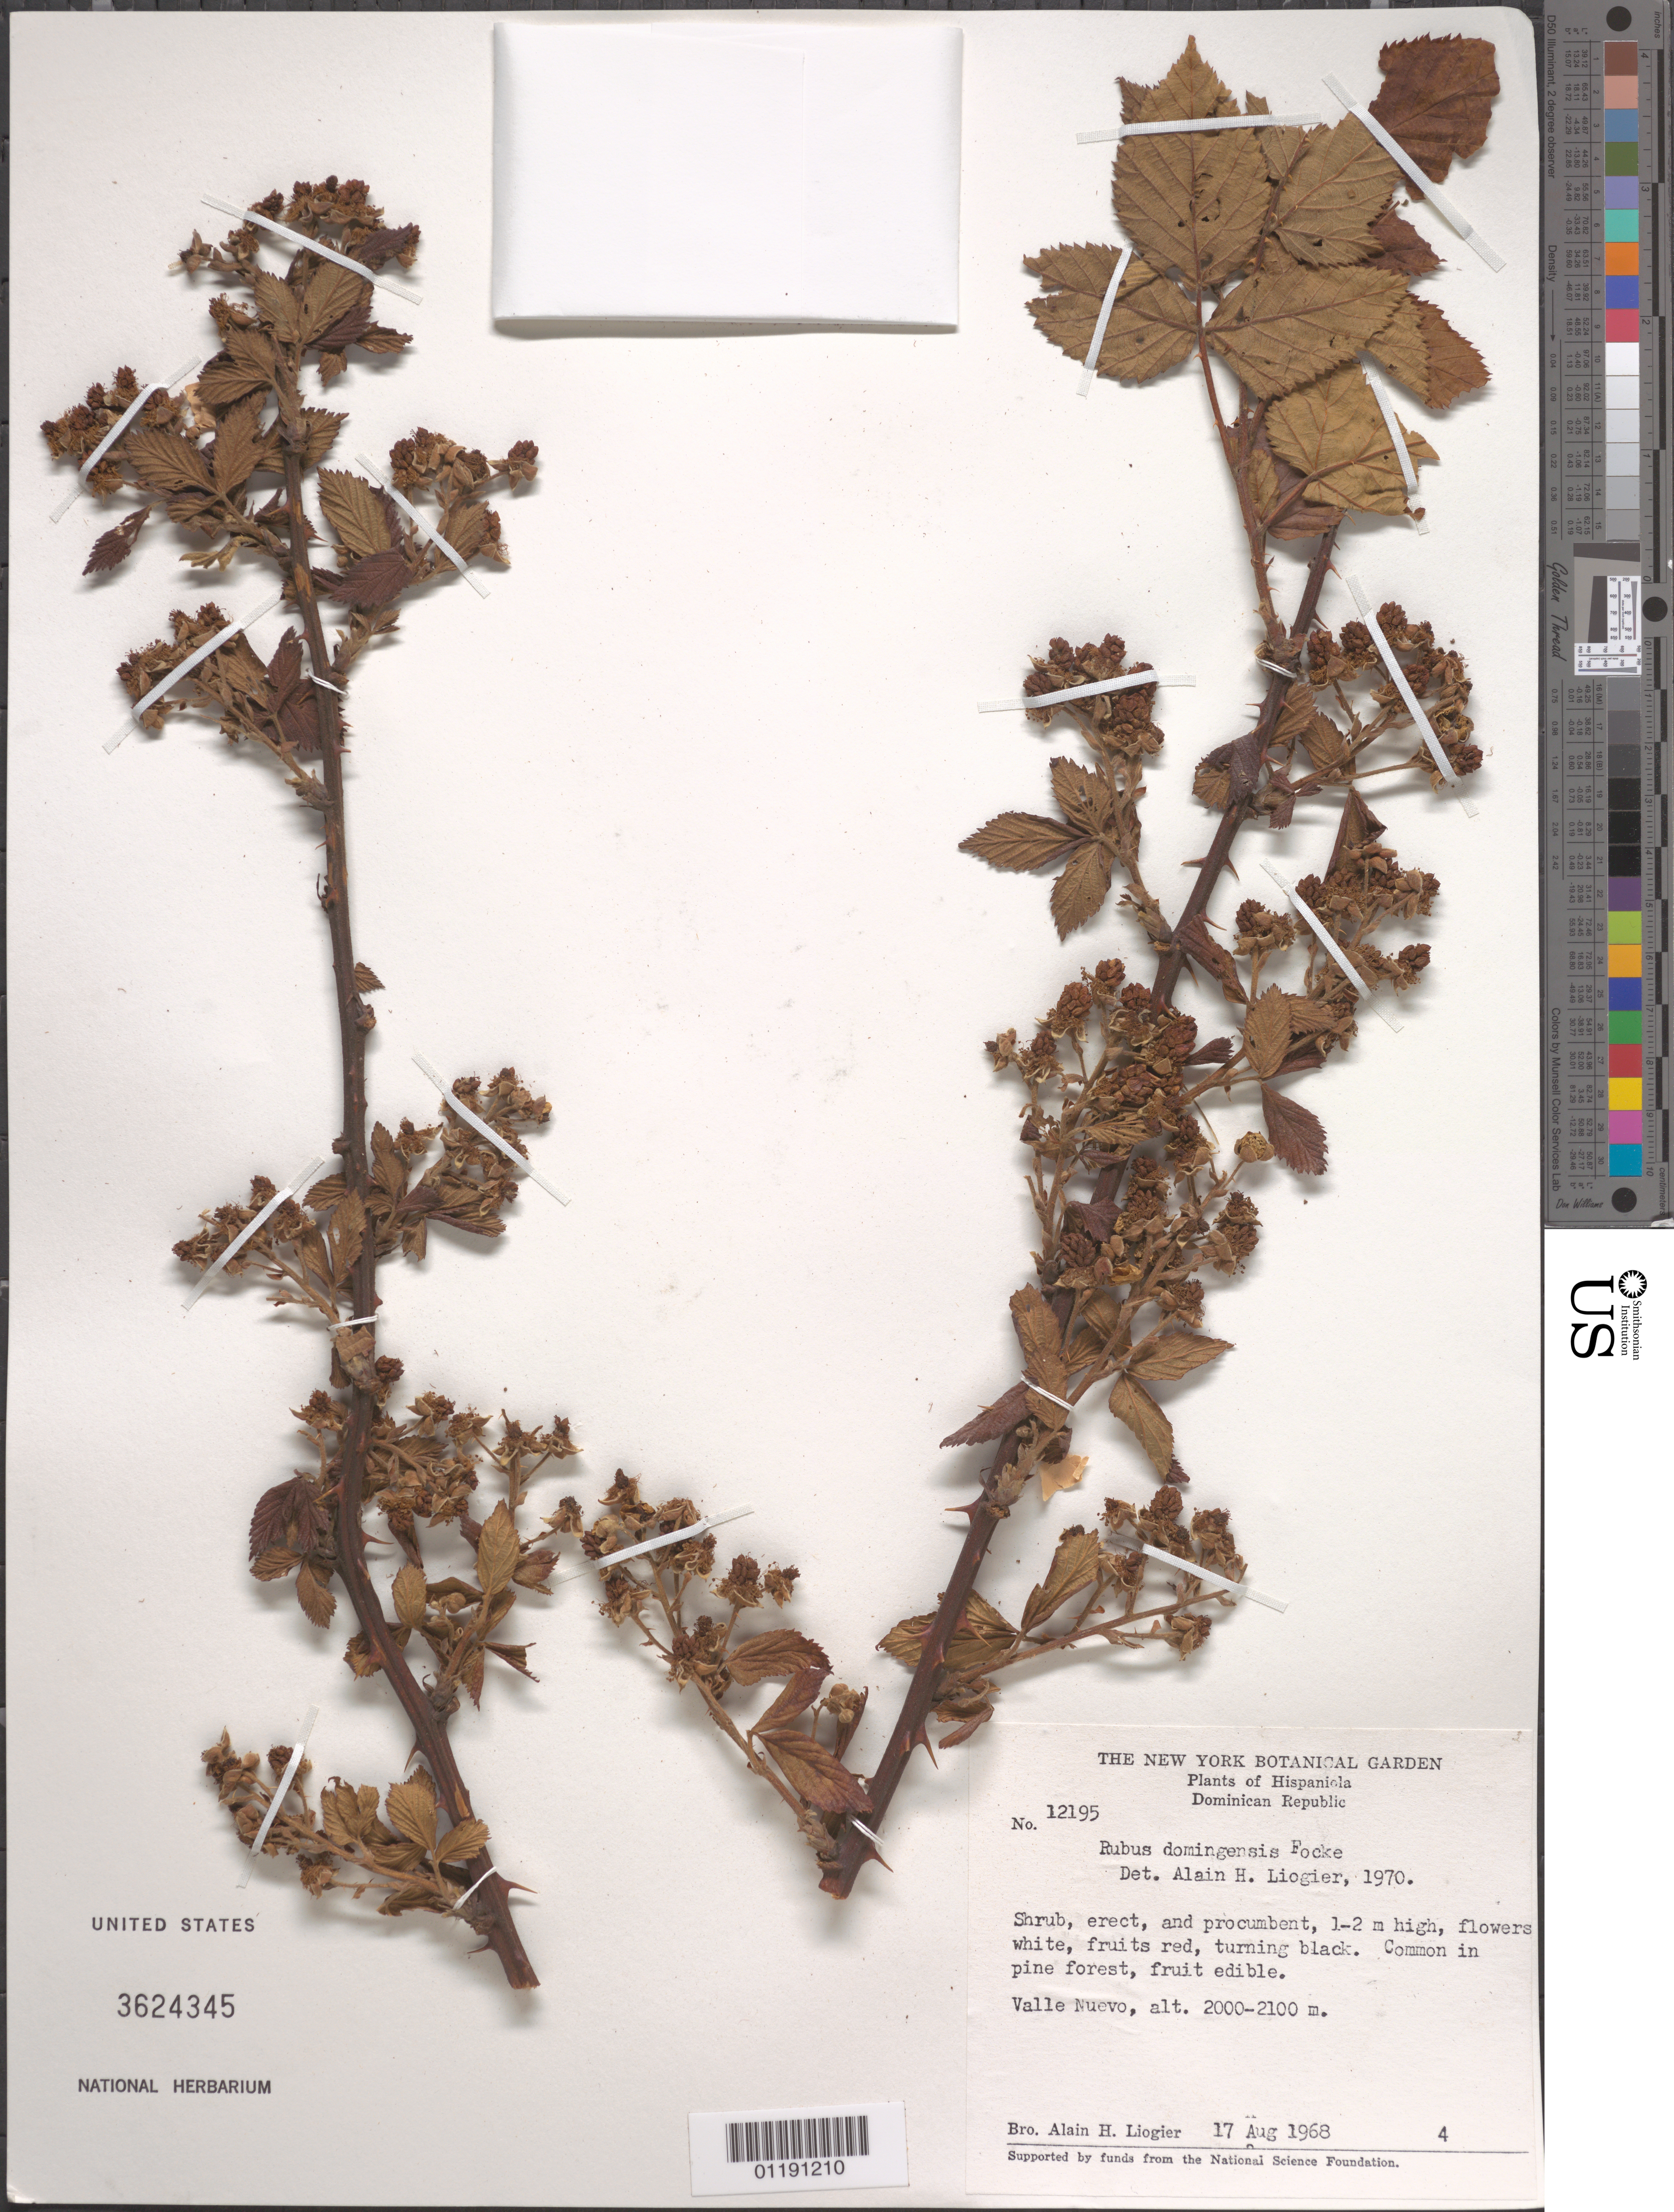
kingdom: Plantae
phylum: Tracheophyta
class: Magnoliopsida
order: Rosales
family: Rosaceae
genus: Rubus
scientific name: Rubus domingensis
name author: Focke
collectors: A. H. Liogier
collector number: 12195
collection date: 1968-08-17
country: Dominican Republic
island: Hispaniola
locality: Valle Nuevo, common in pine forest.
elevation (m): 2000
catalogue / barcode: US 3624345